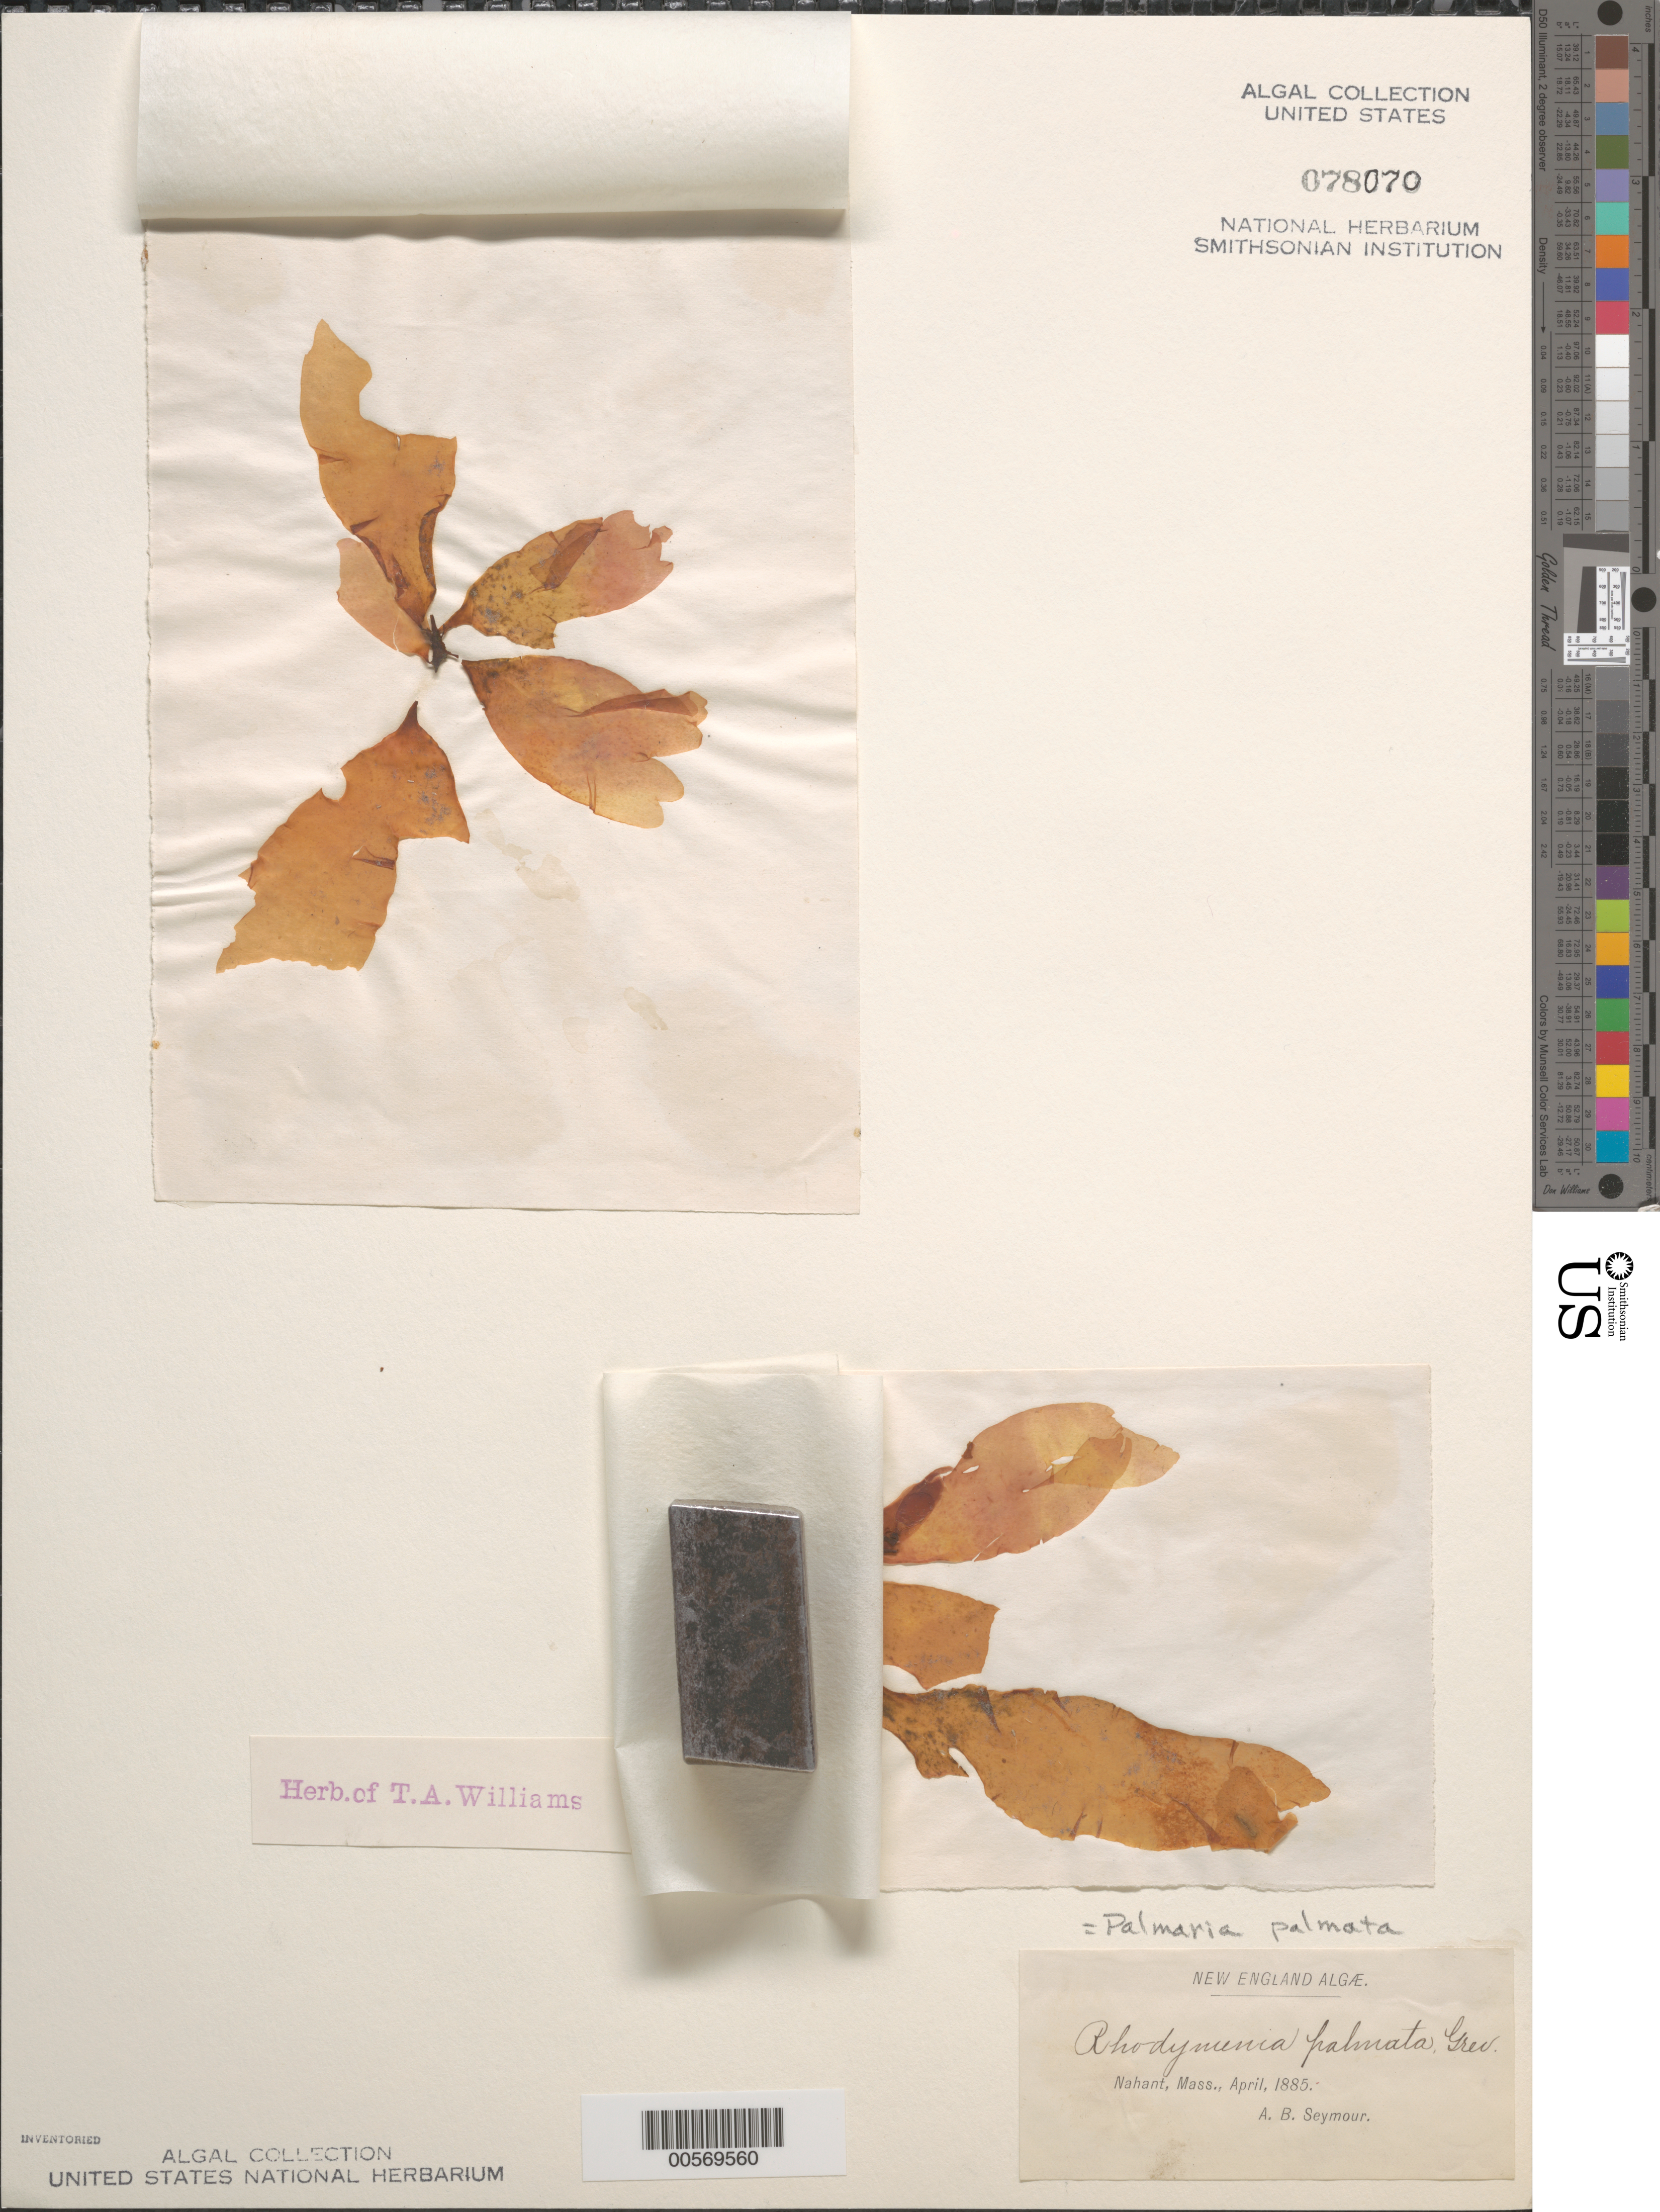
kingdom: Plantae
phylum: Rhodophyta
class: Florideophyceae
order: Palmariales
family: Palmariaceae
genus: Palmaria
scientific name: Palmaria palmata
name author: (L.) F. Weber & D. Mohr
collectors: A. Seymour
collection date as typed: Apr 1885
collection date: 1885-04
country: United States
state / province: Massachusetts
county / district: Essex County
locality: Nahant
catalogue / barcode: US 78070